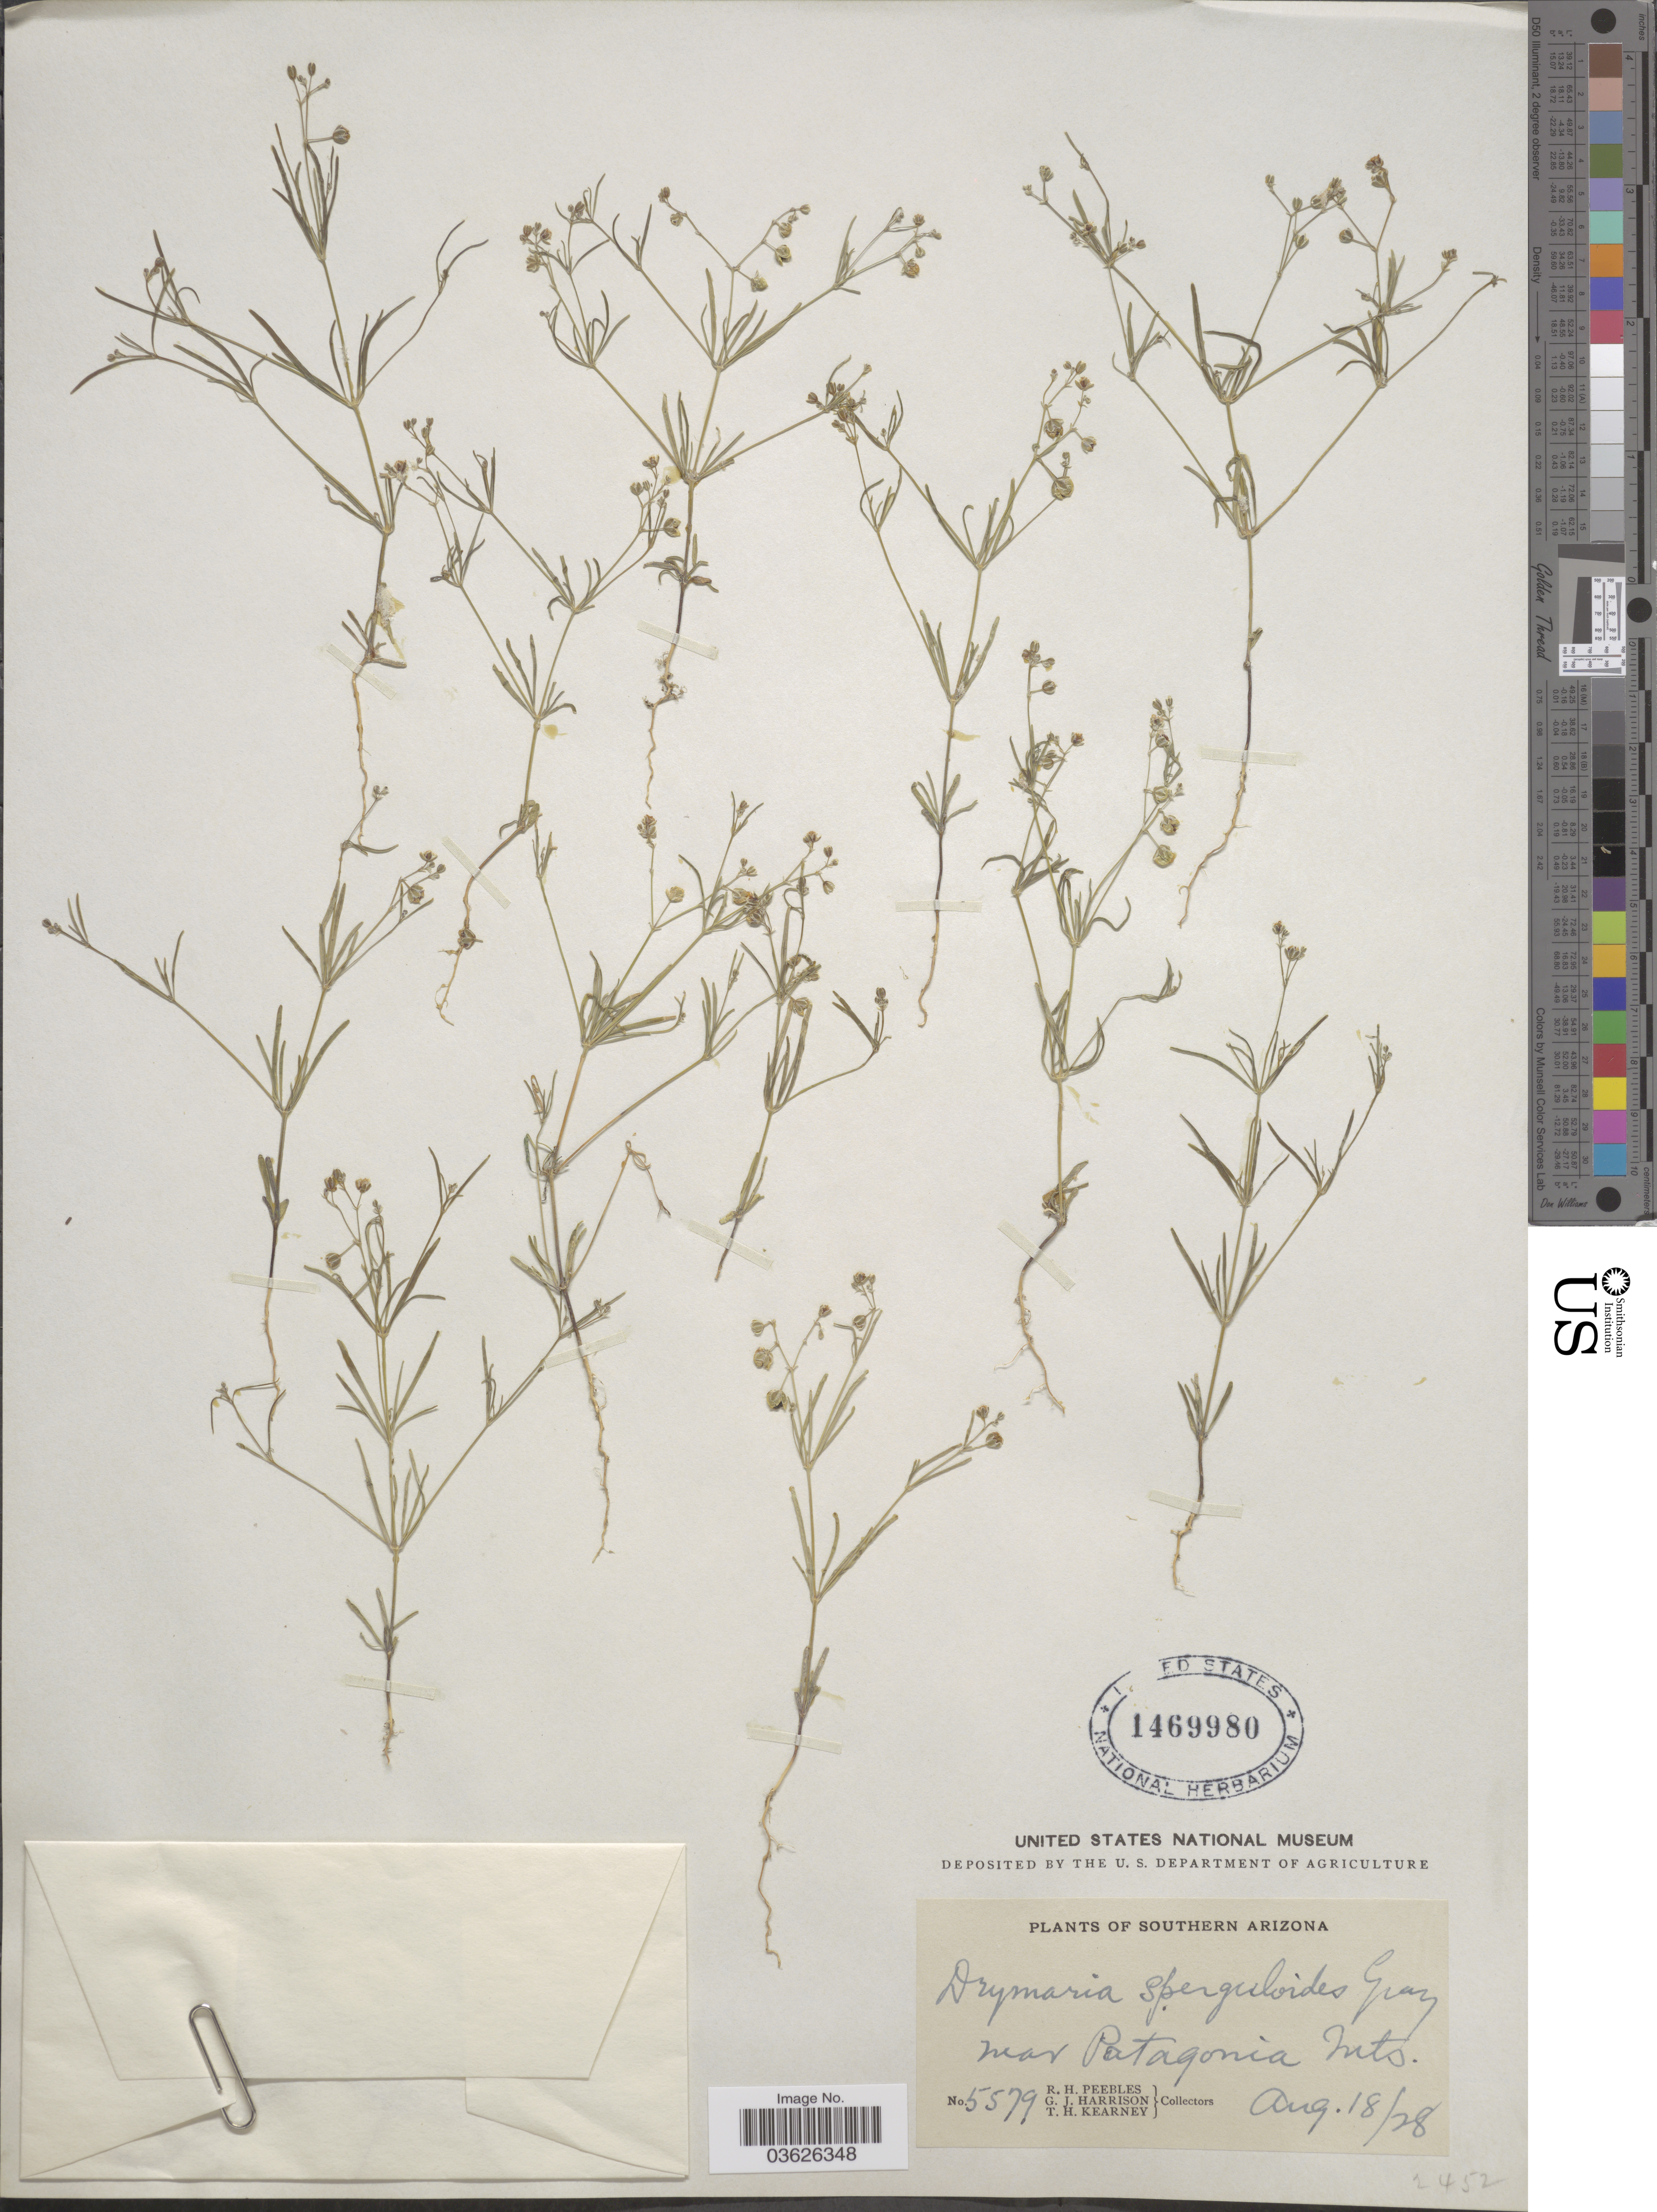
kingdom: Plantae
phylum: Tracheophyta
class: Magnoliopsida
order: Caryophyllales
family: Caryophyllaceae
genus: Drymaria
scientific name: Drymaria sperguloides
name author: A. Gray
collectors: R. H. Peebles, G. J. Harrison & T. H. Kearney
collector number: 5579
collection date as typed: Transcribed d/m/y: 18/8/28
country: United States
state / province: Arizona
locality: Southern Arizona. Near Patagonia Mts.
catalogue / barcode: US 1469980